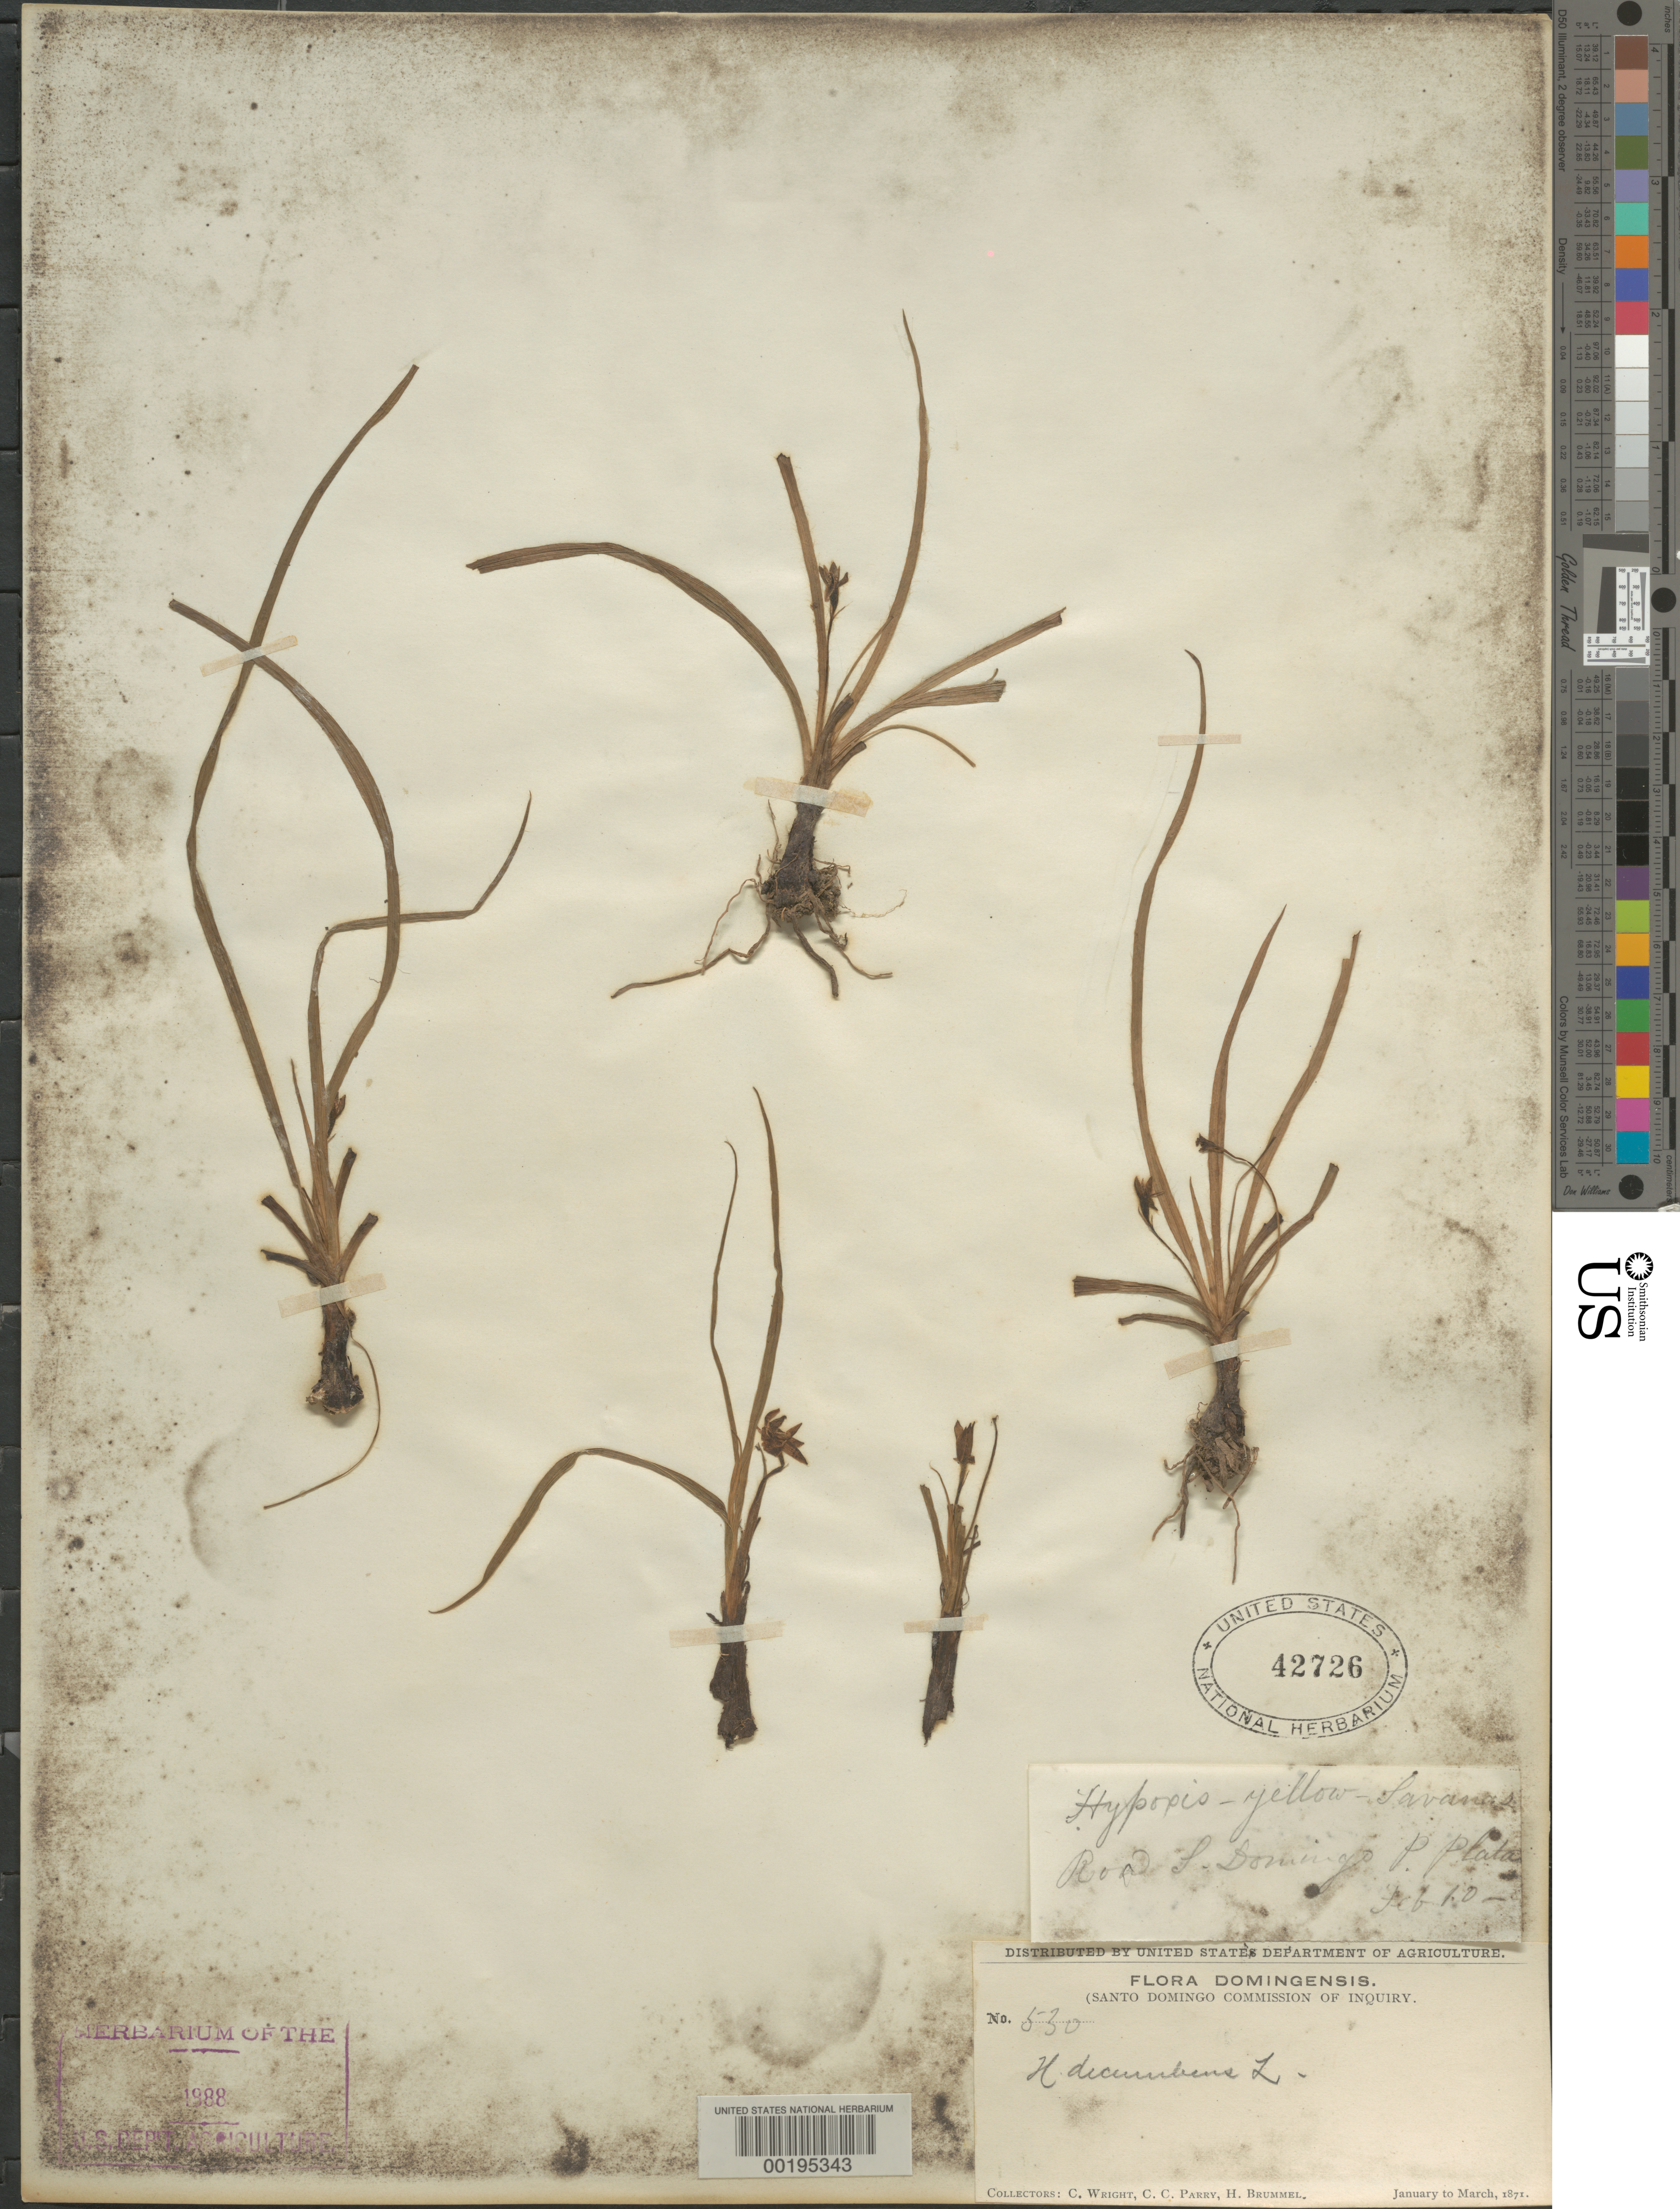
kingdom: Plantae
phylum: Tracheophyta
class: Liliopsida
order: Asparagales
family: Hypoxidaceae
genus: Hypoxis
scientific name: Hypoxis decumbens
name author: L.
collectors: C. Wright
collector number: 530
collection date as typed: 10 Feb 1871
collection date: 1871-02-10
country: Haiti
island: Hispaniola Island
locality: Road santo domingo, p. plata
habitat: Savanna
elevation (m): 1600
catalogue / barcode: US 42726